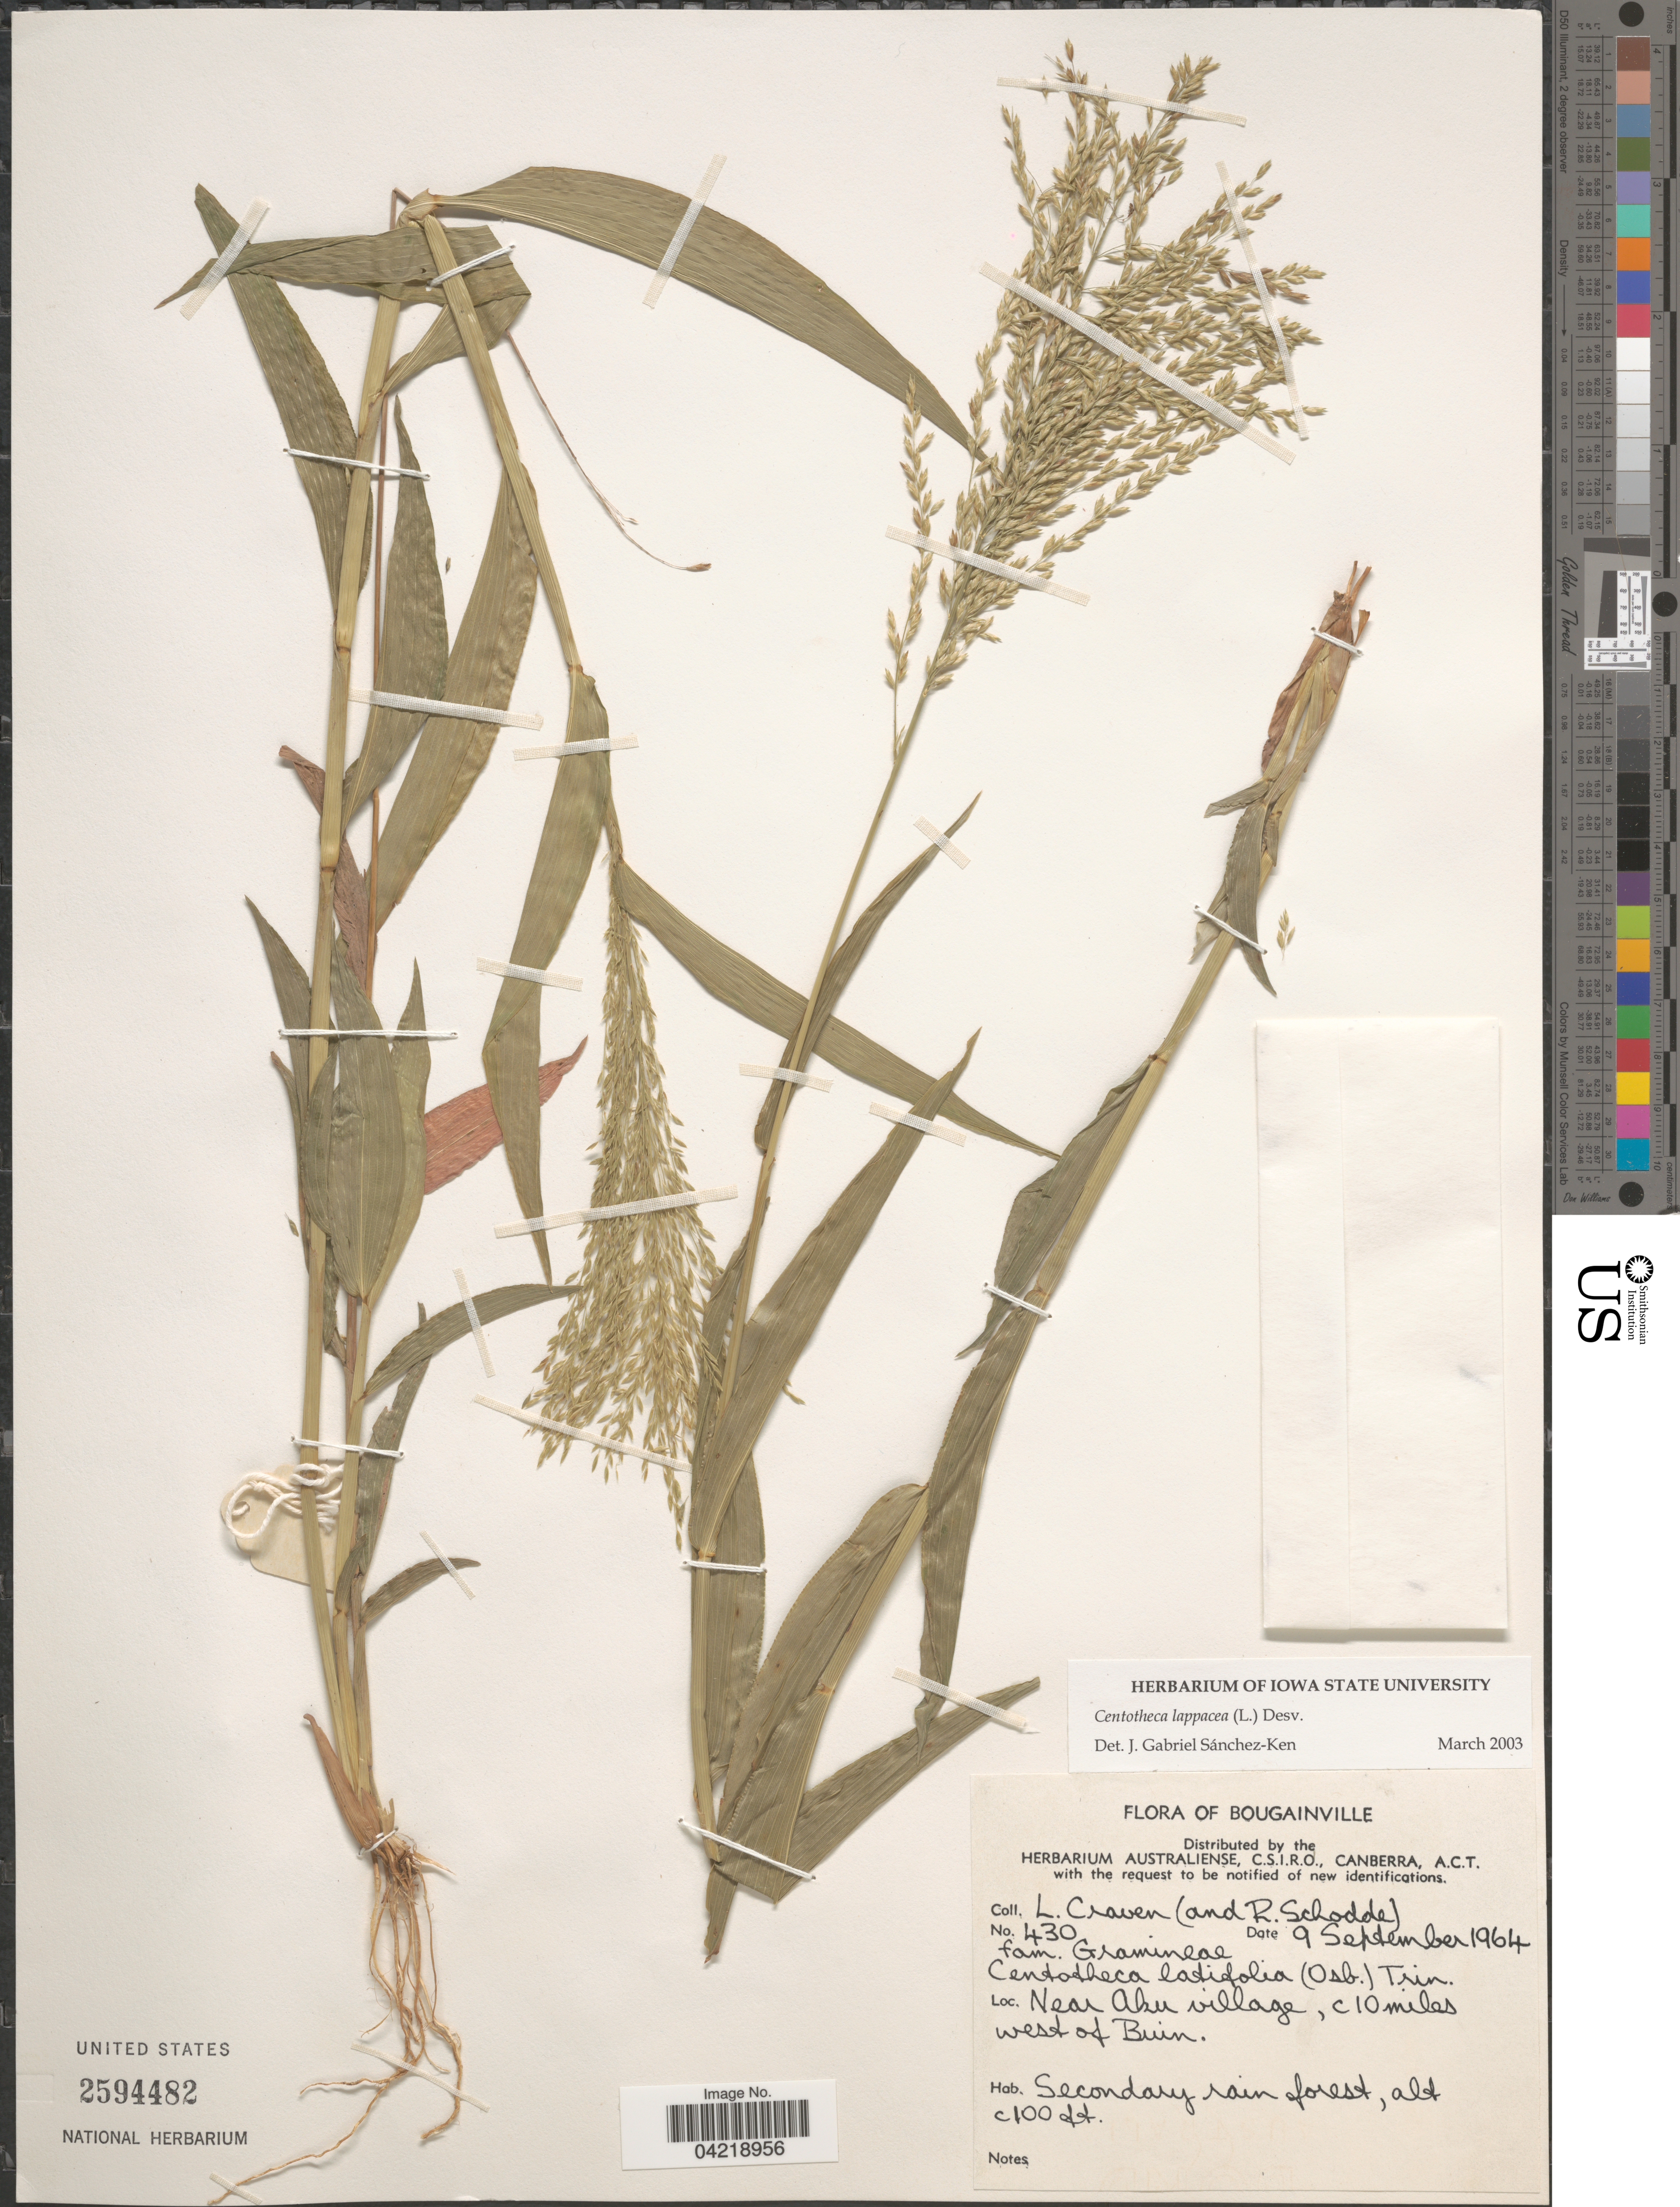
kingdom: Plantae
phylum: Tracheophyta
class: Liliopsida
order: Poales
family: Poaceae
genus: Centotheca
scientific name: Centotheca lappacea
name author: (L.) Desv.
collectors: L. A. Craven & R. Schodde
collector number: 430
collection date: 1964-09-09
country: Papua New Guinea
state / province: Bougainville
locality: Near Aku village, c 10 miles west of Buin.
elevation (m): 30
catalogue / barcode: US 2594482